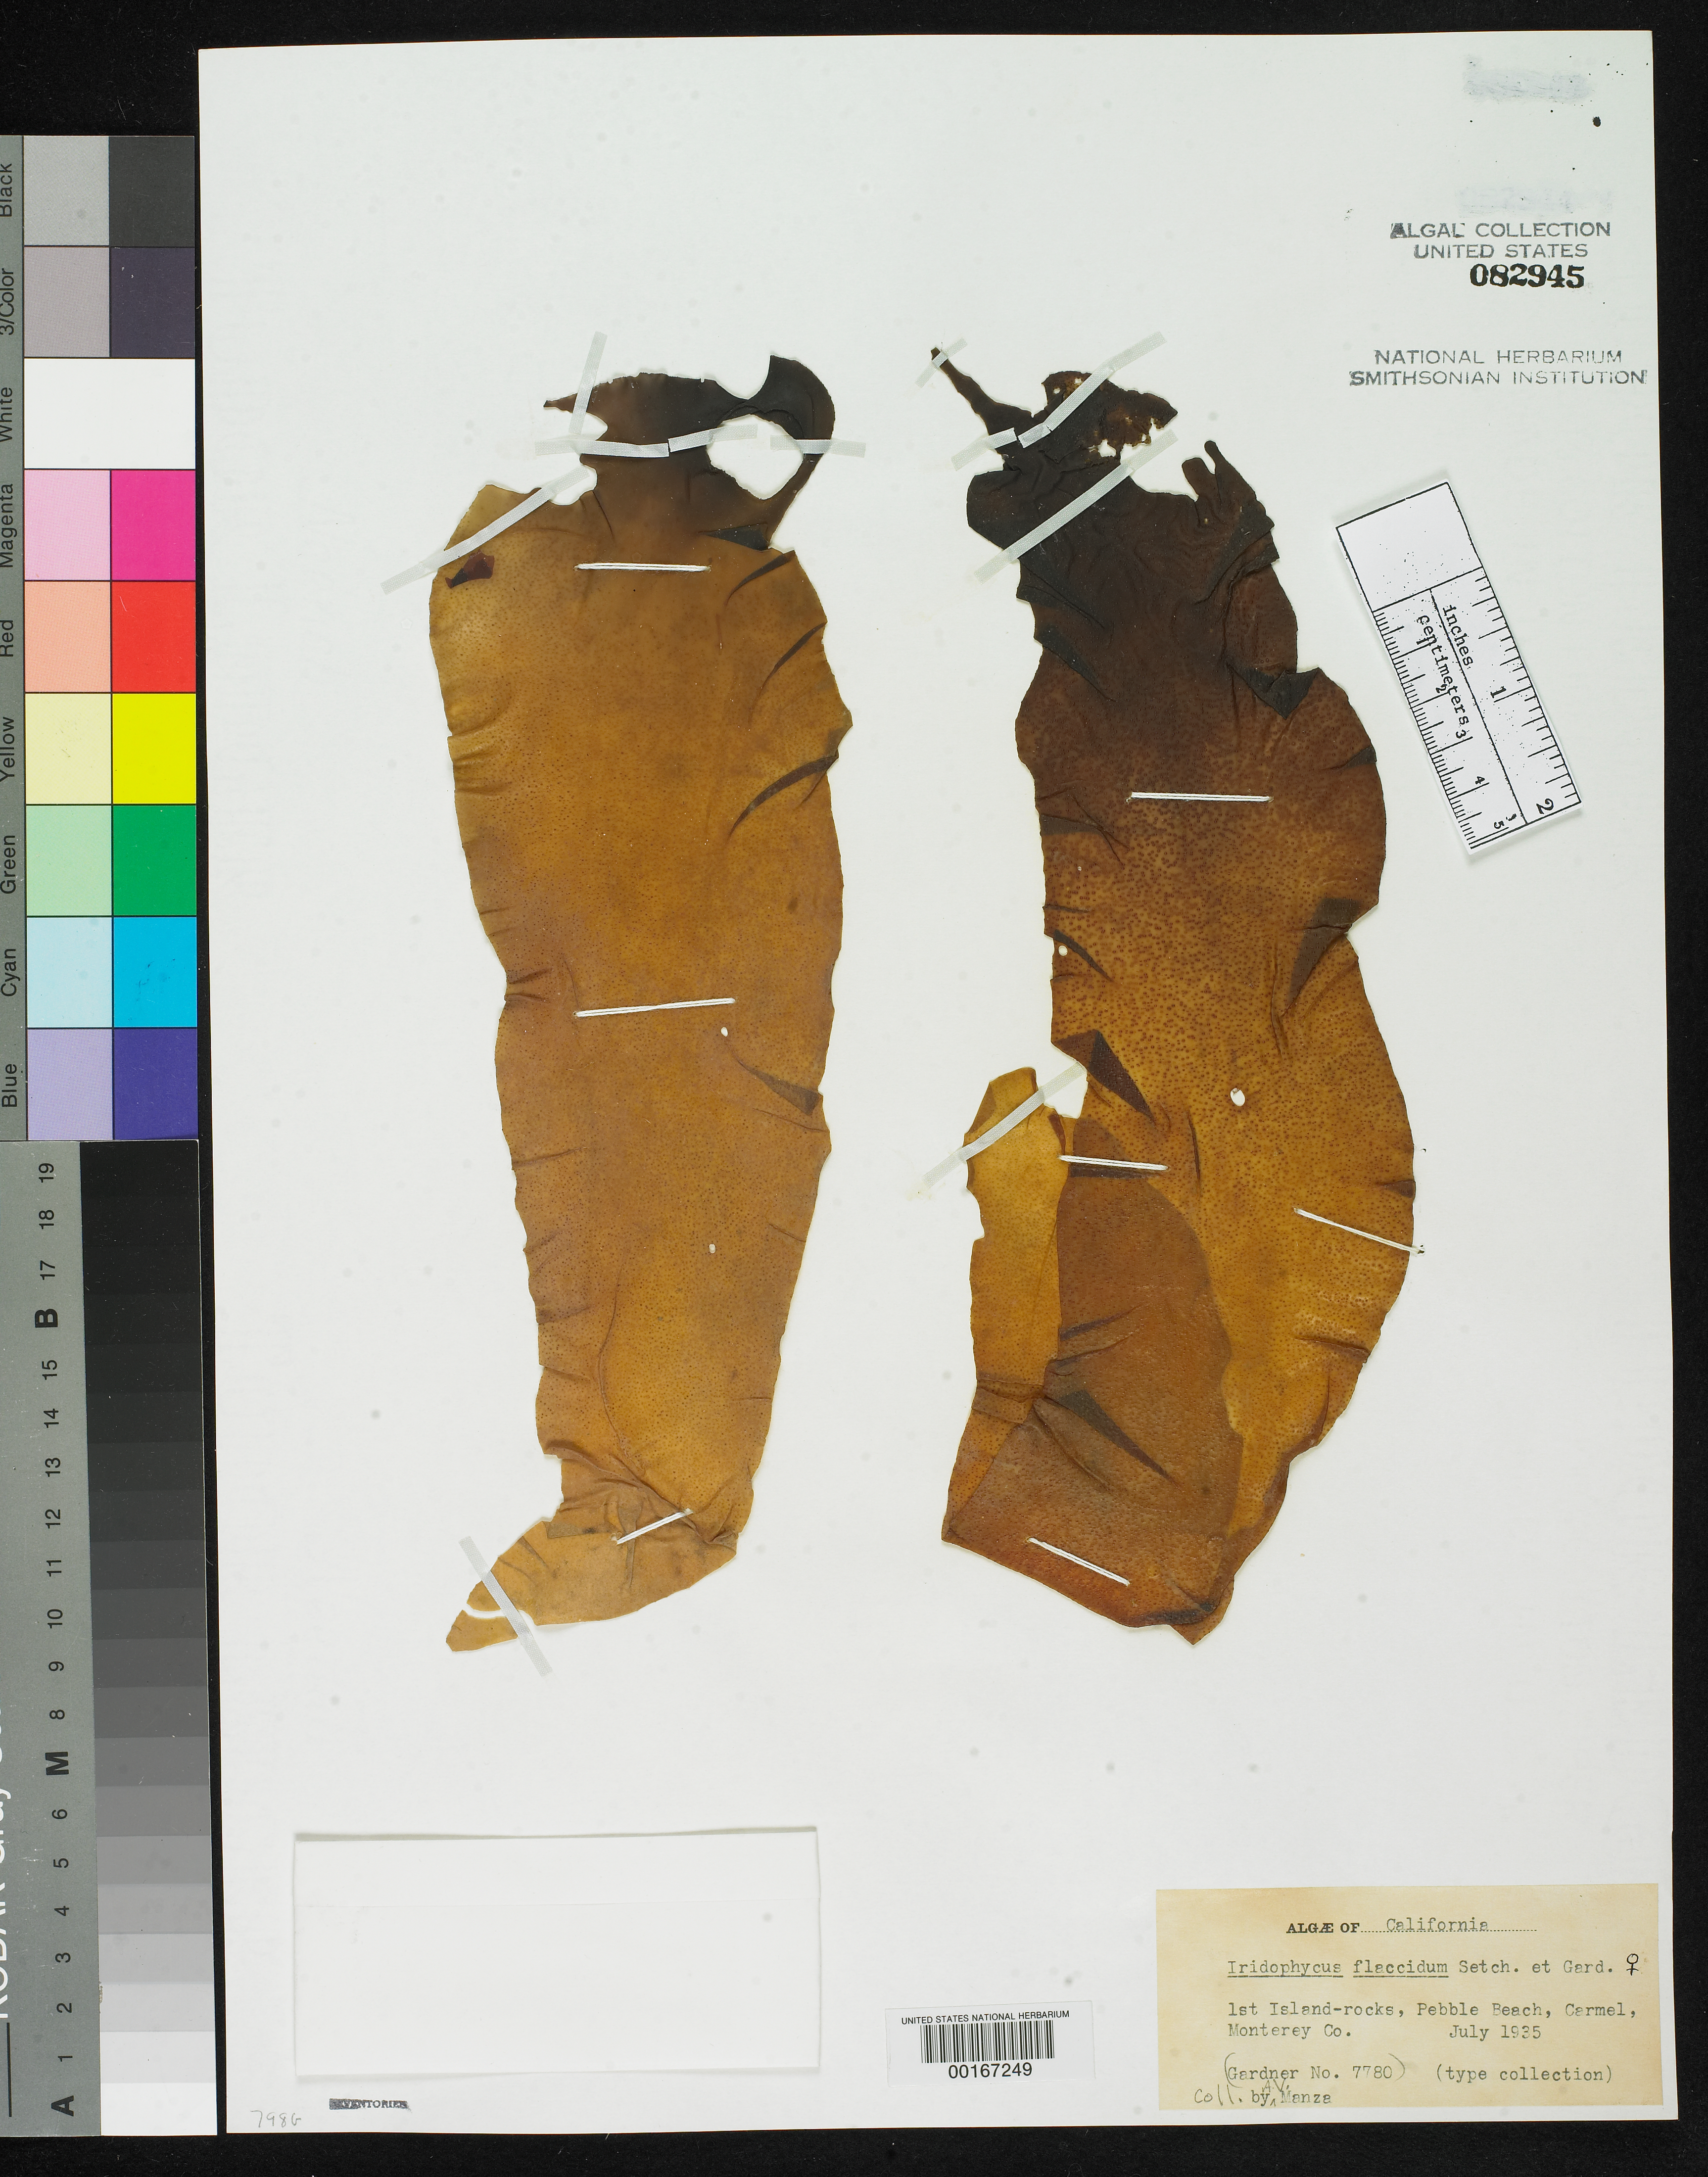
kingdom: Plantae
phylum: Rhodophyta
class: Florideophyceae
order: Gigartinales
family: Gigartinaceae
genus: Iridophycus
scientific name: Iridophycus flaccidum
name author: Setch. & N.L. Gardner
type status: Isotype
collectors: A. Manza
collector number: NLG 7780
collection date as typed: Jul 1935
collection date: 1935-07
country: United States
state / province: California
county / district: Monterey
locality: Pebble Beach, first island, Carmel.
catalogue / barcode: US 82945